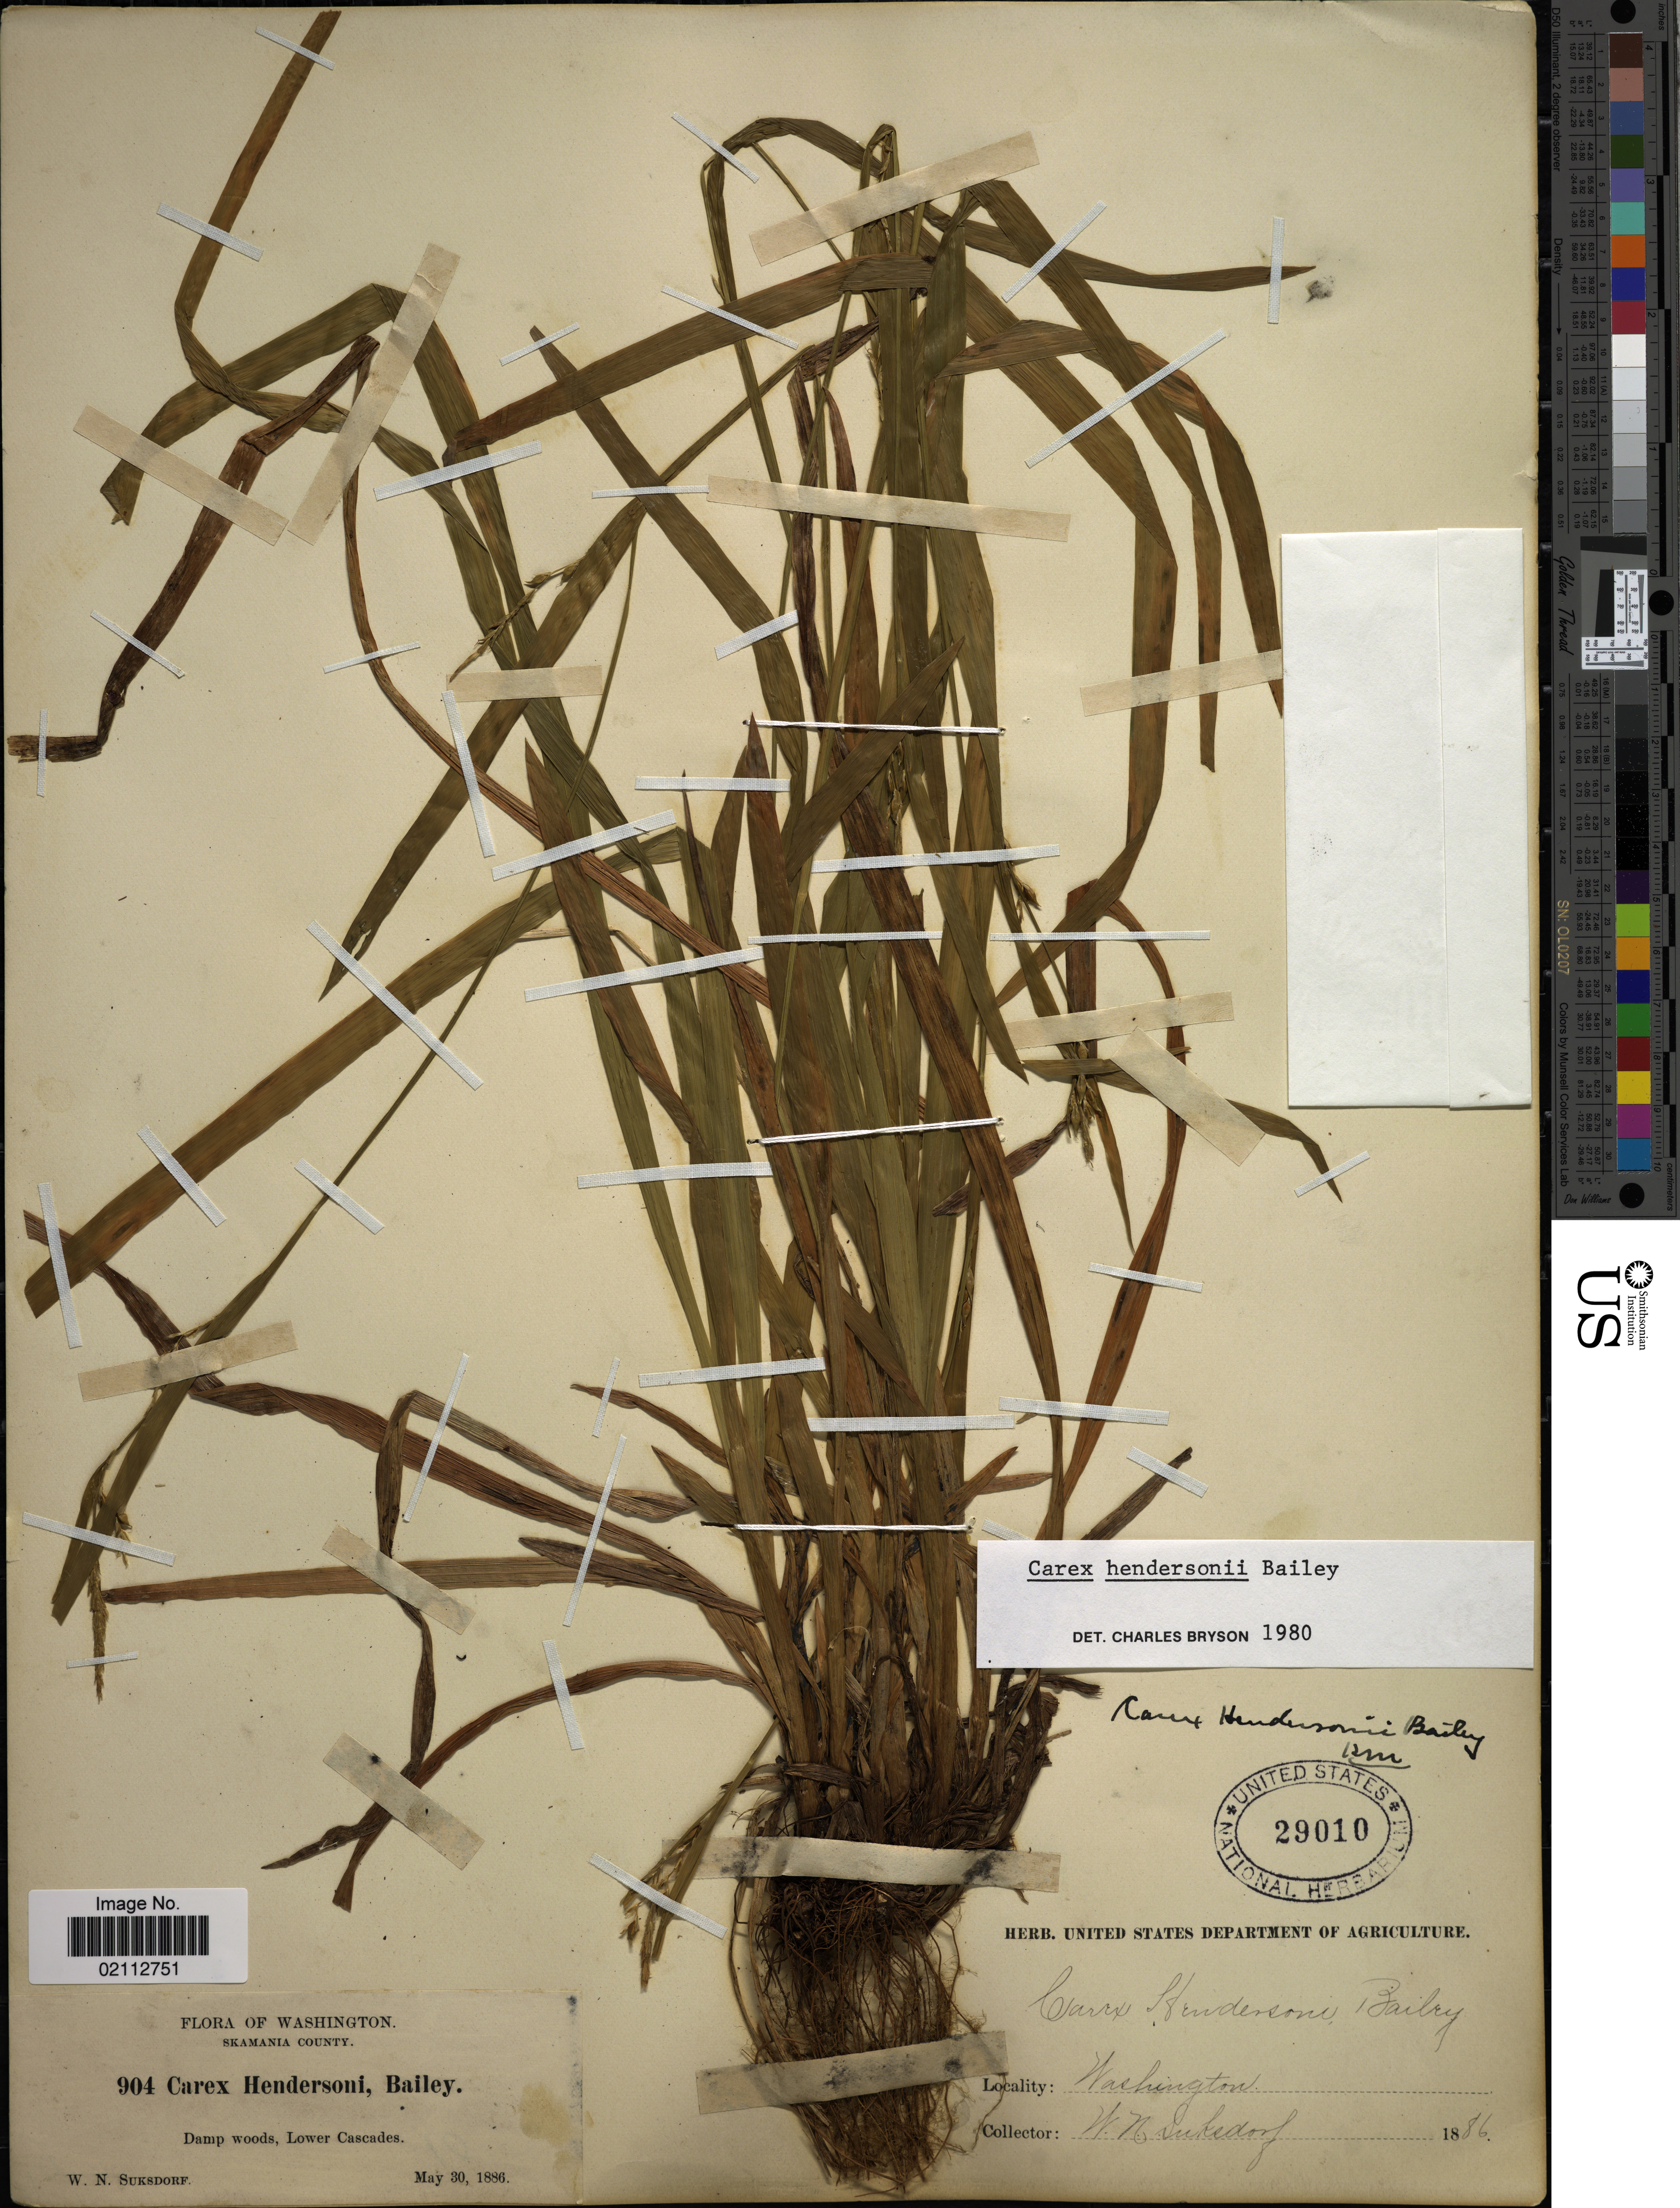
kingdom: Plantae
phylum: Tracheophyta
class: Liliopsida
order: Poales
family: Cyperaceae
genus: Carex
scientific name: Carex hendersonii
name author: L.H. Bailey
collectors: W. N. Suksdorf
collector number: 904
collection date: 1886-05-30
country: United States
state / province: Washington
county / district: Skamania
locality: Skamania County. Lower Cascades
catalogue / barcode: US 29010